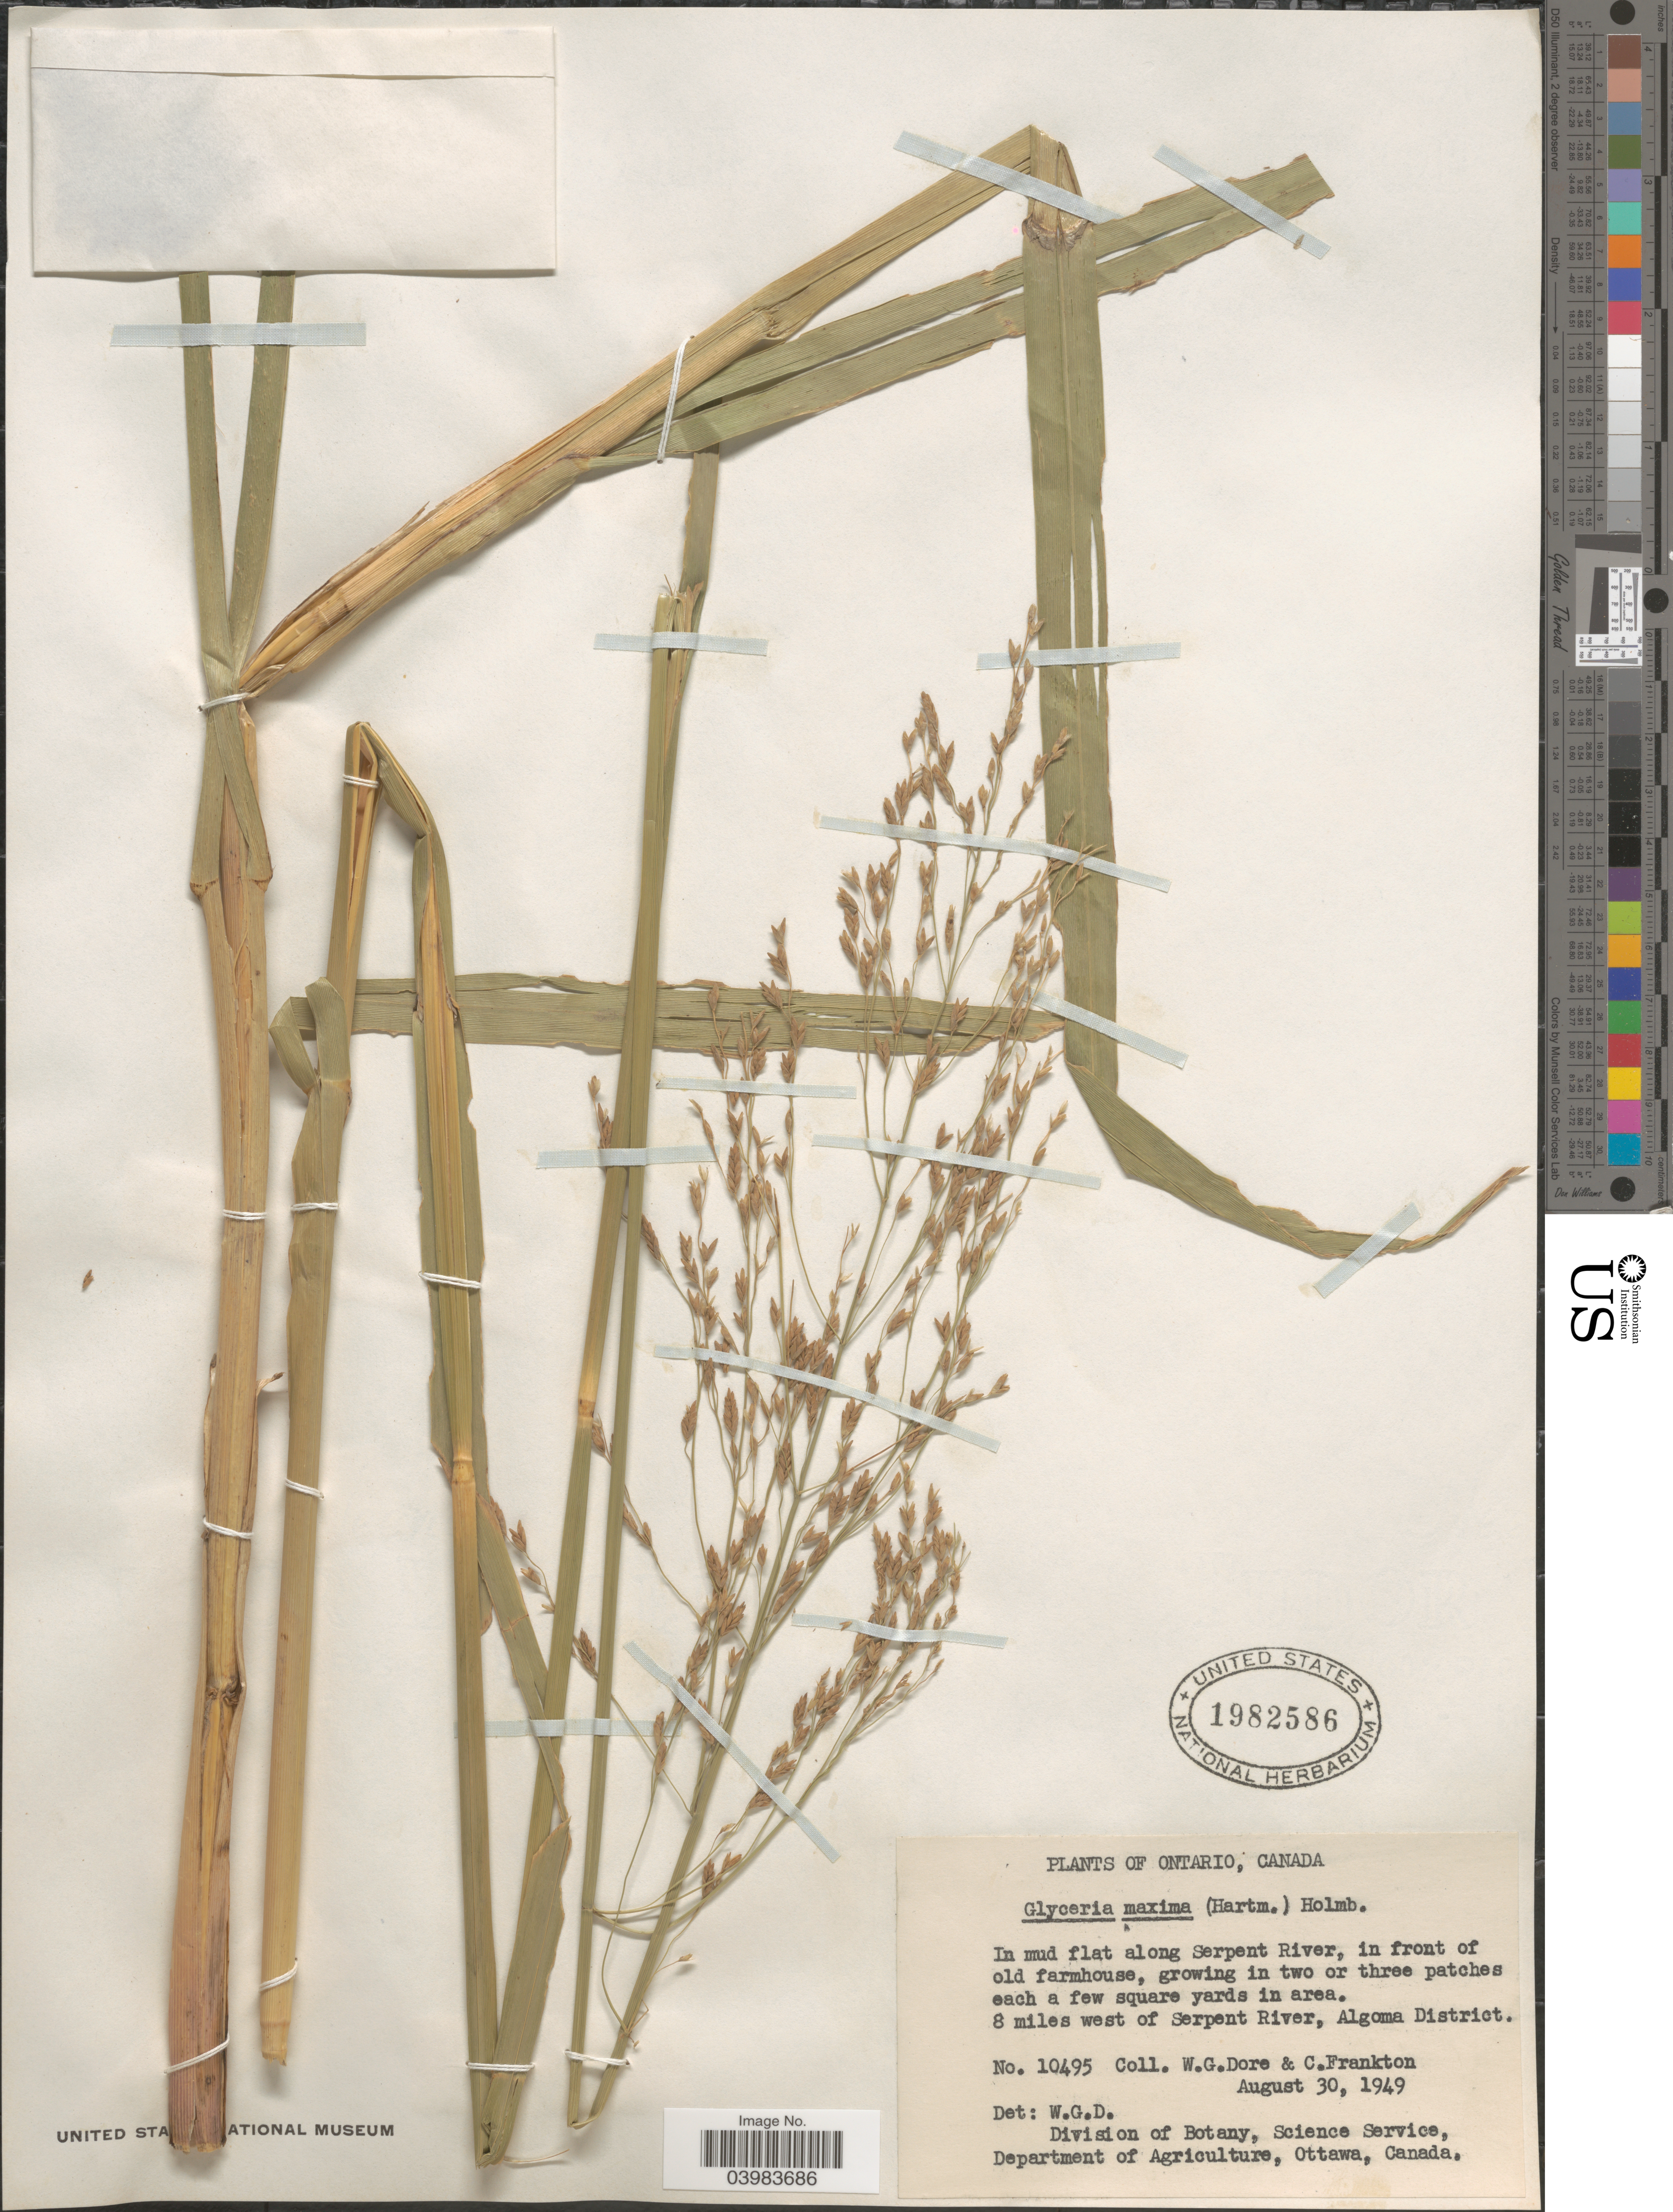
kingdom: Plantae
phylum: Tracheophyta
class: Liliopsida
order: Poales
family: Poaceae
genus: Glyceria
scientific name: Glyceria grandis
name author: S. Watson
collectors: W. Dore & C. Frankton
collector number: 10495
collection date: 1949-08-30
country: Canada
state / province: Ontario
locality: Along Serpent River, in front of old farmhouse. 8 miles west of Serpent River, Algoma District.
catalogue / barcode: US 1982586